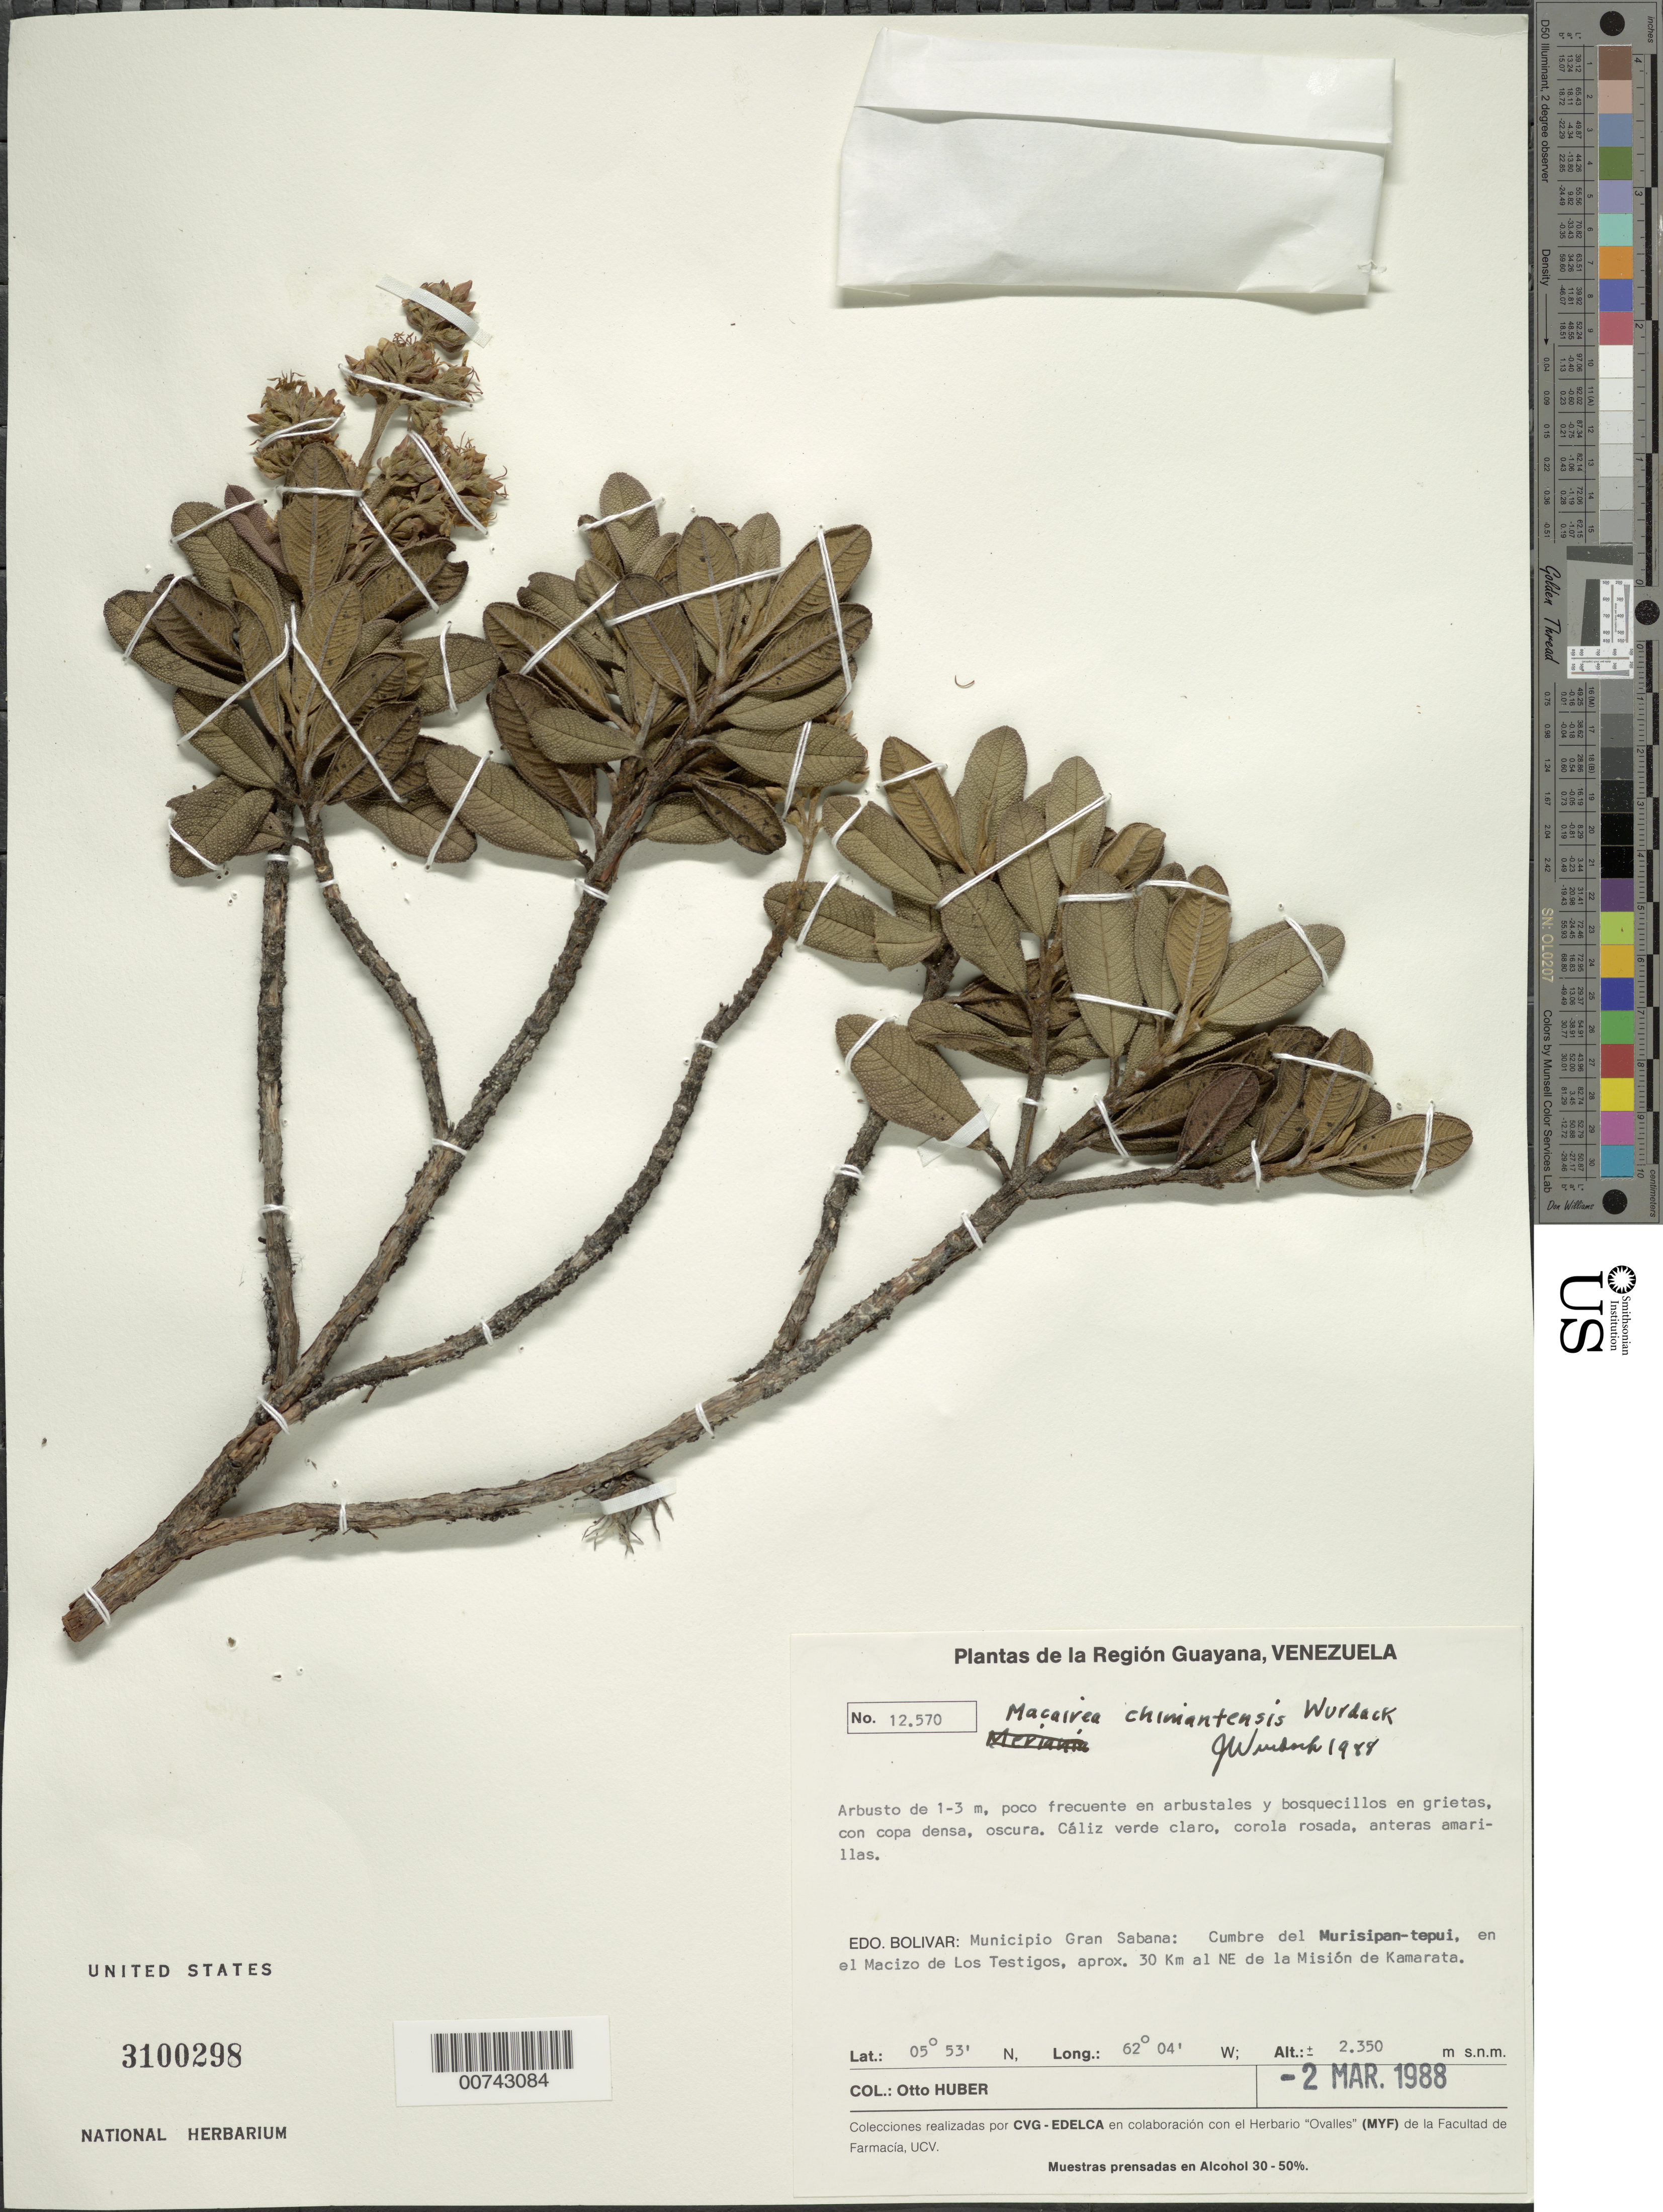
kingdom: Plantae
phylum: Tracheophyta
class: Magnoliopsida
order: Myrtales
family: Melastomataceae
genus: Macairea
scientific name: Macairea chimantensis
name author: Wurdack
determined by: Renner, --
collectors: O. Huber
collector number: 12570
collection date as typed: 2-Mar-88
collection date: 1988-03-02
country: Venezuela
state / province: Bolívar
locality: Mun. Gran Sabana, Murisipan-tepuí, en el Macizo de Los Testigos, 30 km NE de la Misión de Kamarata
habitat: En el Macizo de Los Testigos, em arbustales y bosquecillos en grietas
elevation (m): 2350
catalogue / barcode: US 3100298